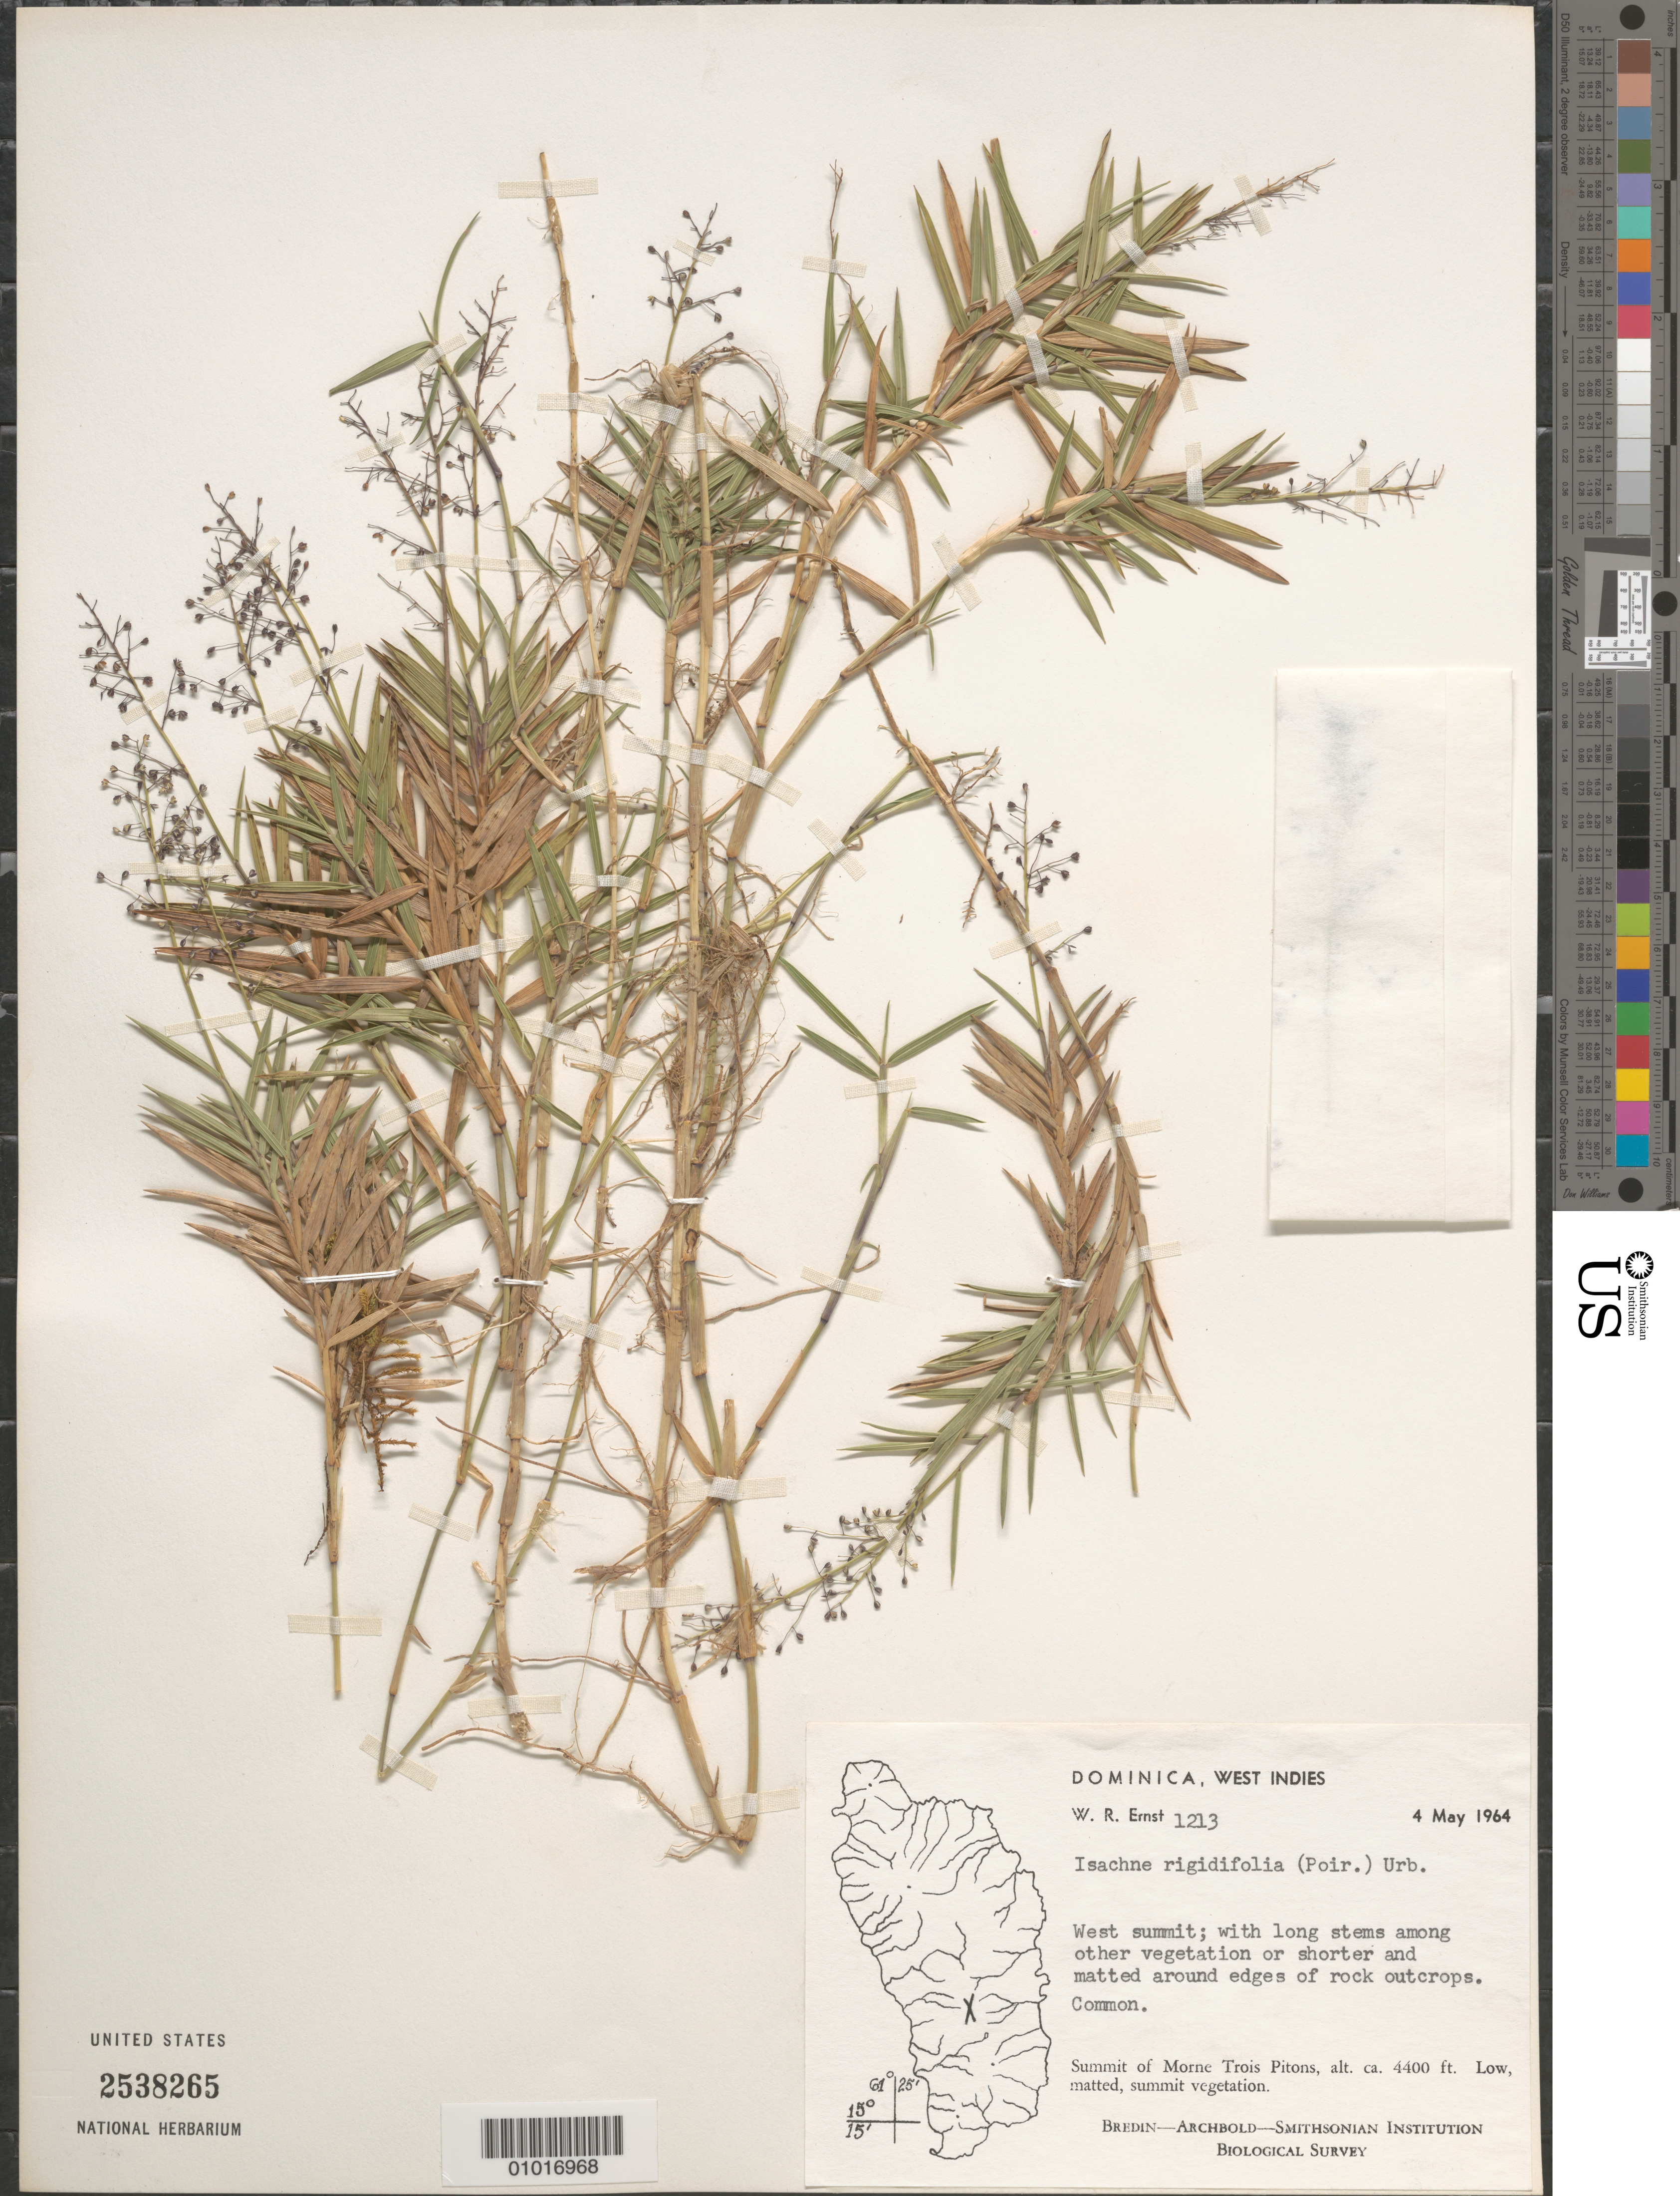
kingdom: Plantae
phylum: Tracheophyta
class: Liliopsida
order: Poales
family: Poaceae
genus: Isachne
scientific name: Isachne rigidifolia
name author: (Poir.) Urb.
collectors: W. R. Ernst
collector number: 1213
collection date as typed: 04 May 1964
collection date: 1964-05-04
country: Dominica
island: Dominica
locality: Summit of Morne Trois Pitons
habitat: West summit; with long stems among other vegetation or shorter and matted around edges of rock outcrops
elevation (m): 1341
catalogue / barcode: US 2538265